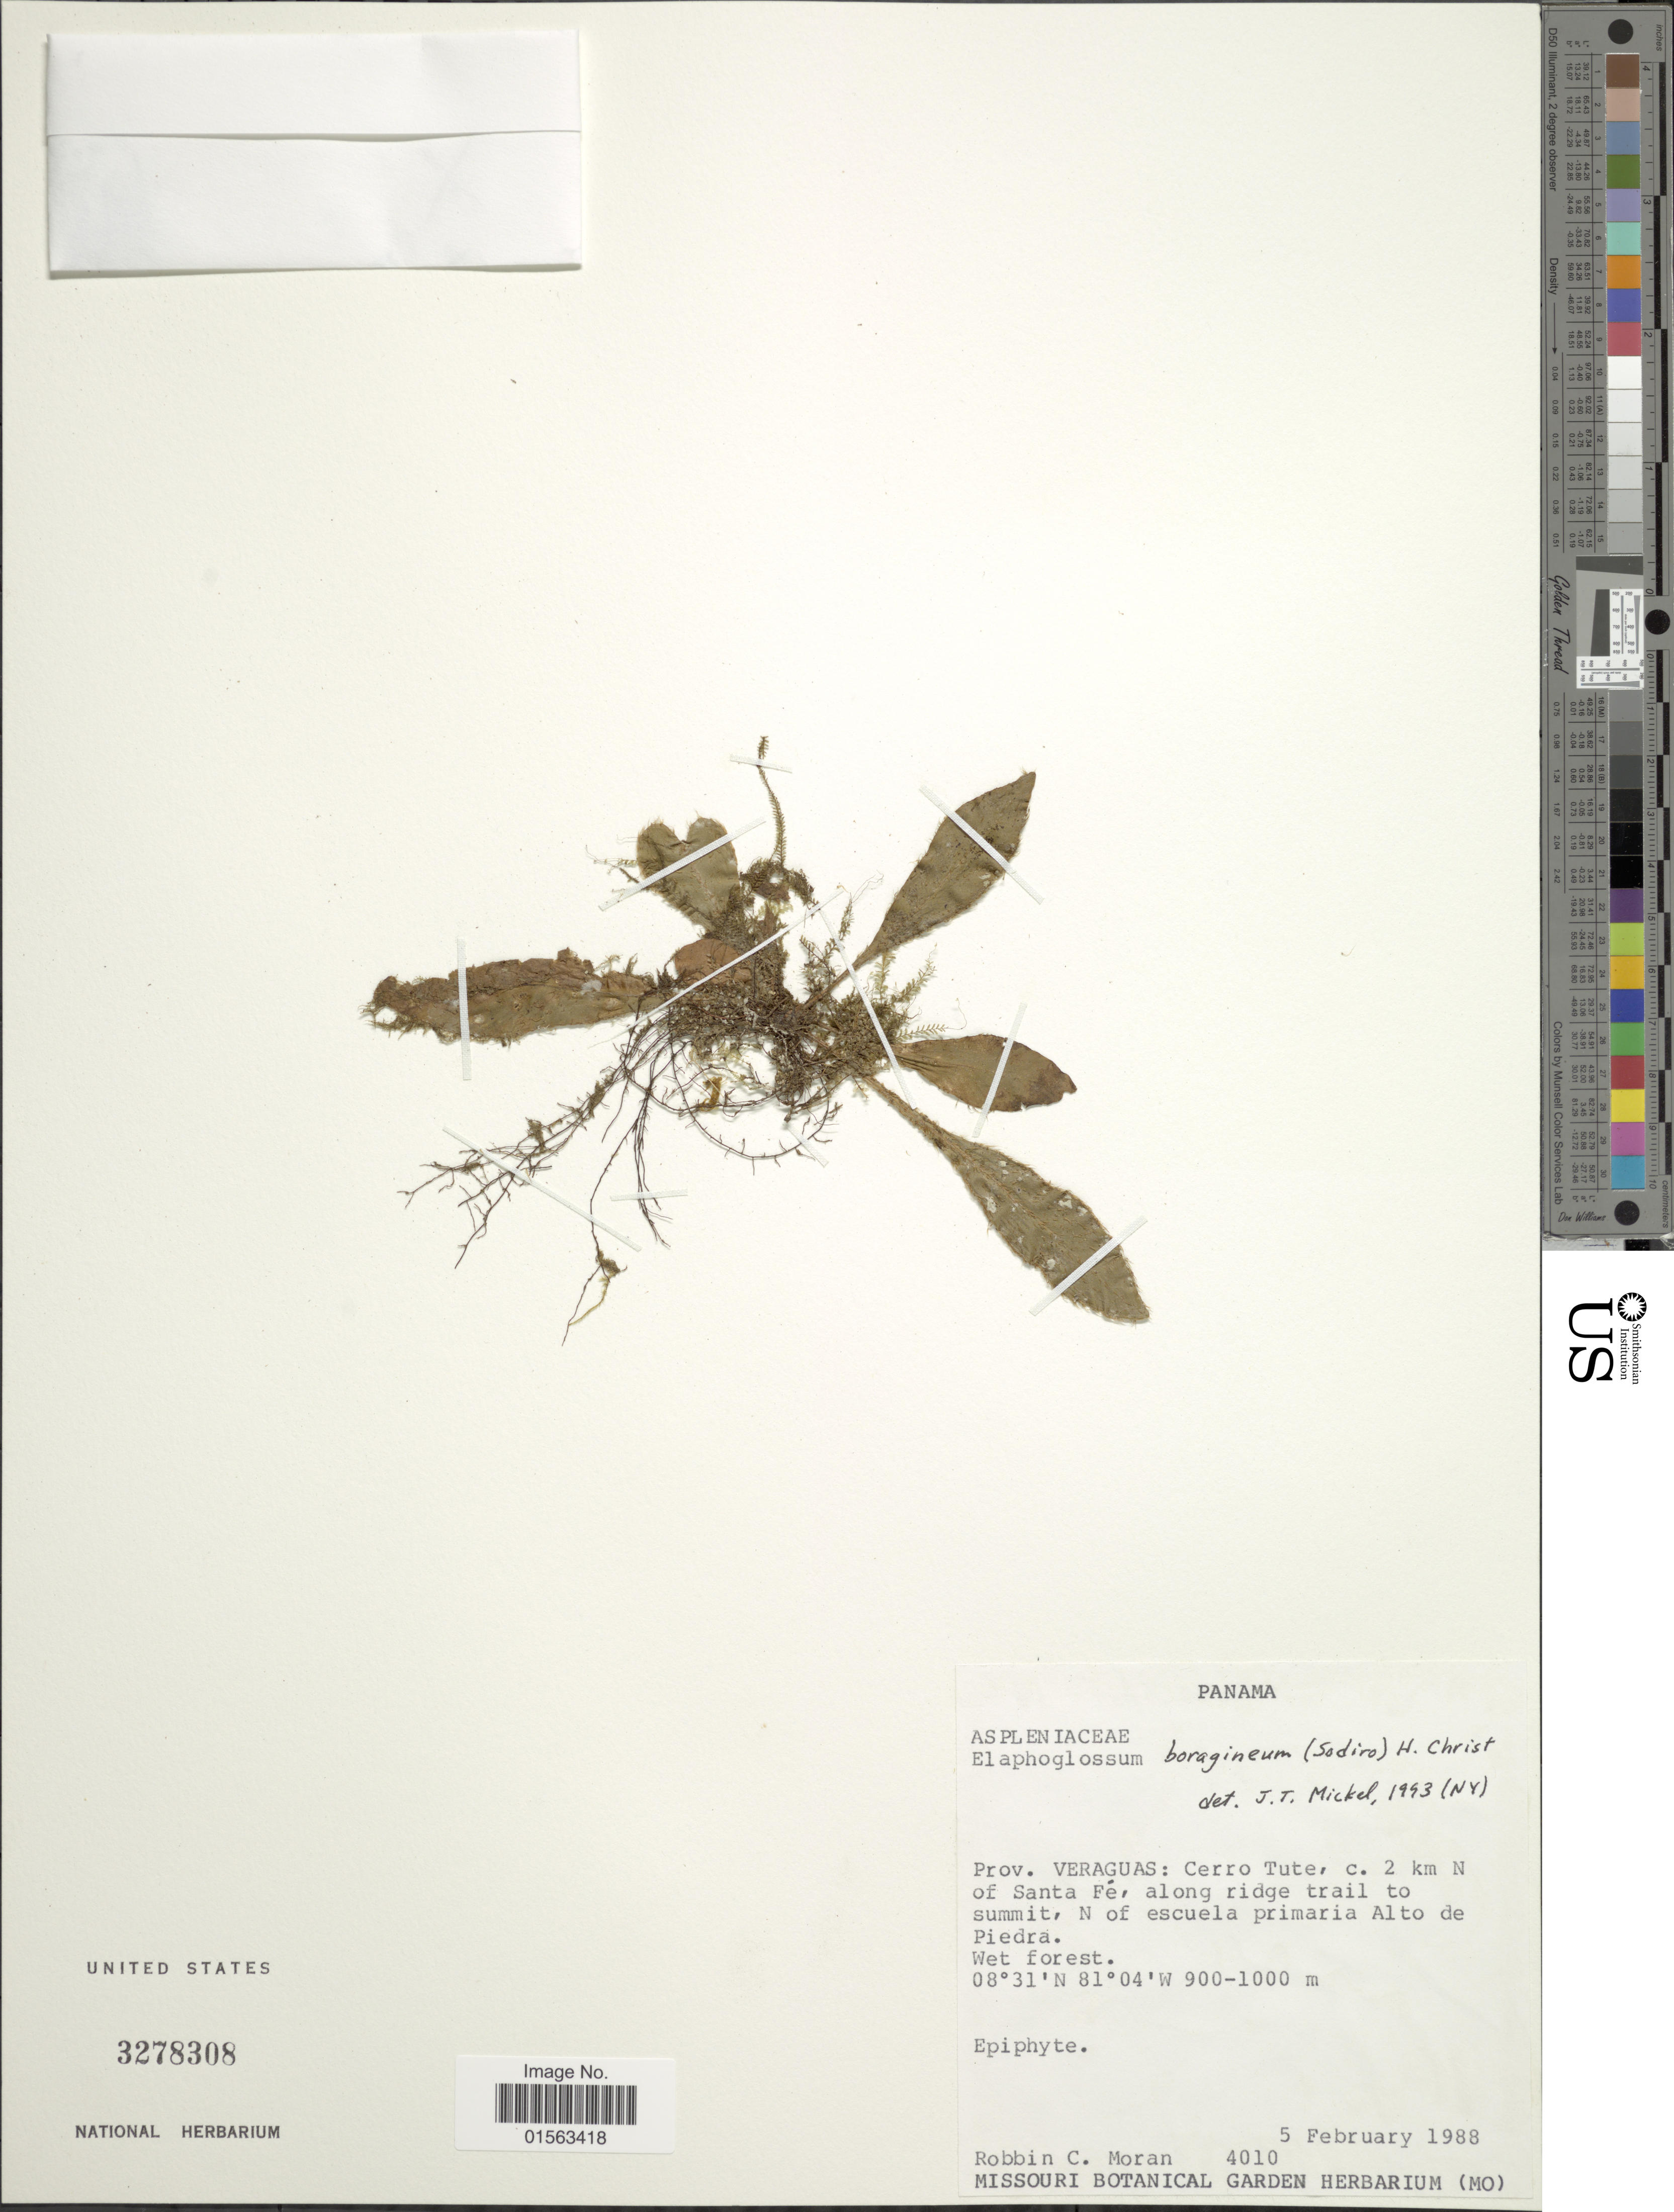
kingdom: Plantae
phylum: Tracheophyta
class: Polypodiopsida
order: Polypodiales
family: Dryopteridaceae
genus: Elaphoglossum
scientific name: Elaphoglossum boragineum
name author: (Sodiro) Christ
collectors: R. C. Moran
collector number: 4010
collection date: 1988-02-05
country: Panama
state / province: Veraguas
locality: Prov. Veraguas: Cerro Tute, c. 2 km N of Santa Fe, along ridge trail to summit, N of escuela primaria Alto de Piedra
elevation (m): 900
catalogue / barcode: US 3278308